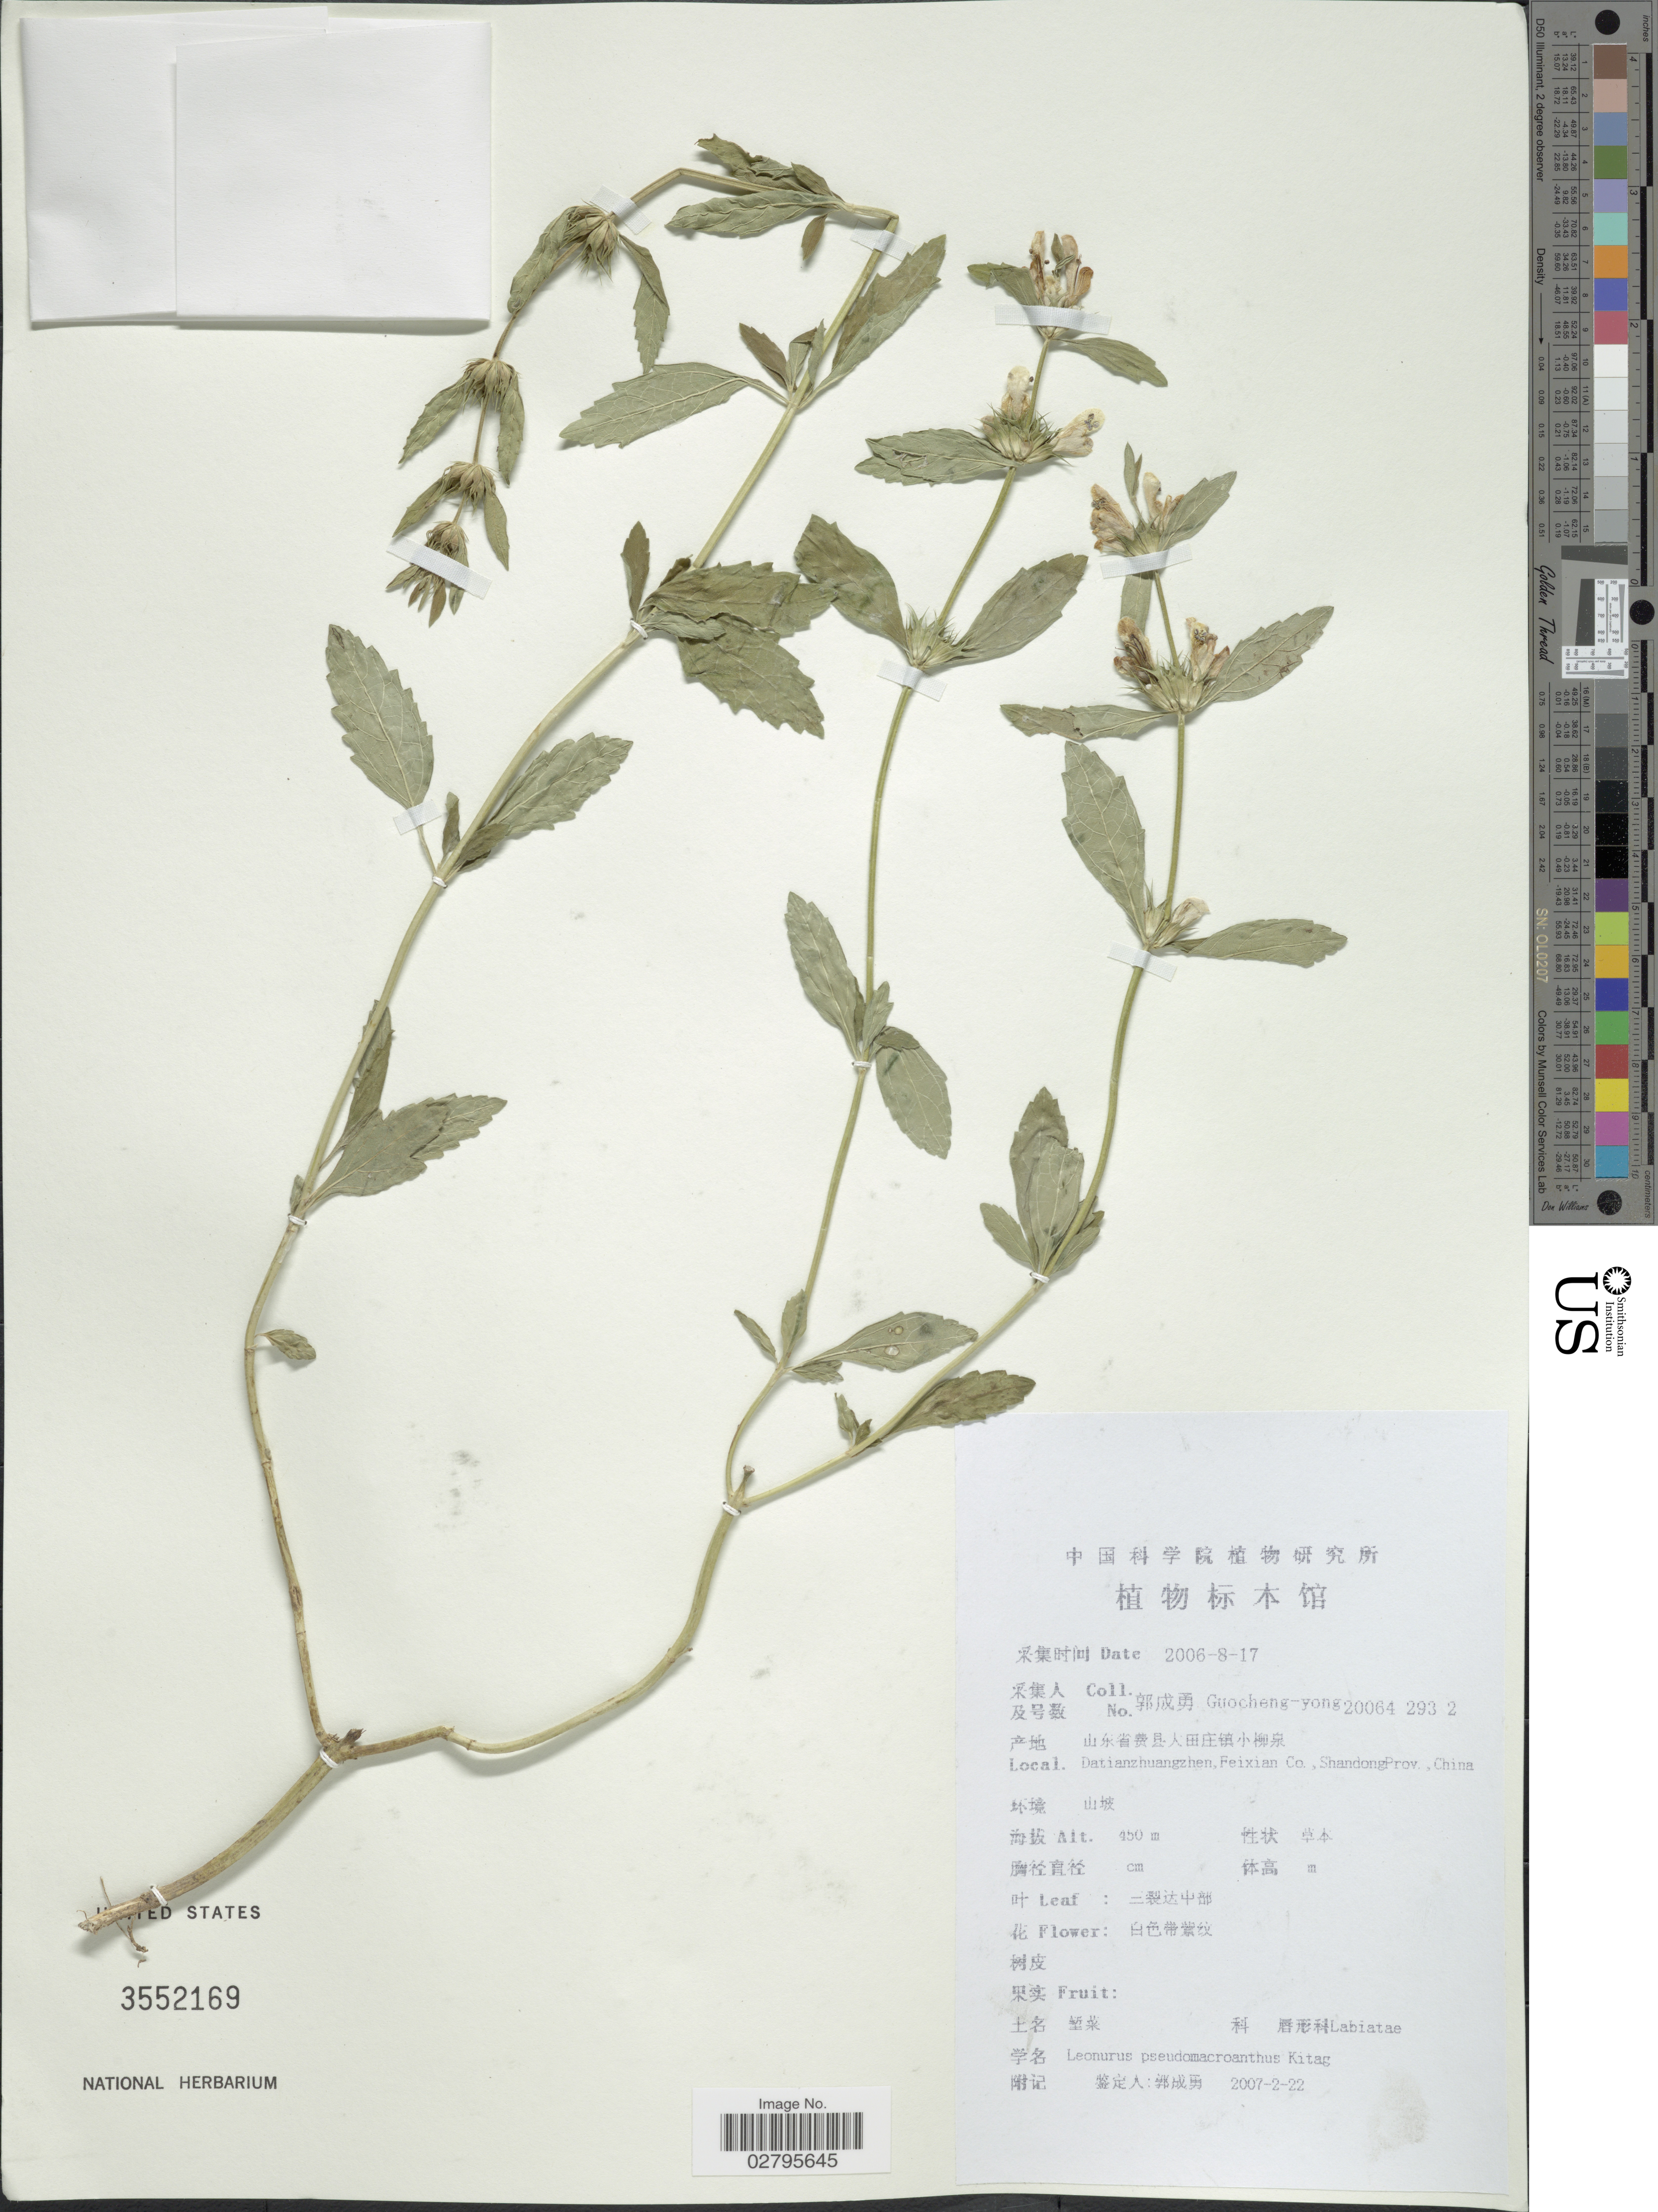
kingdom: Plantae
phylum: Tracheophyta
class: Magnoliopsida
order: Lamiales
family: Lamiaceae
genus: Leonurus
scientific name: Leonurus pseudomacranthus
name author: Kitag.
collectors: Guo cheng-yong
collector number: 20064-293-2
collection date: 2006-08-17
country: China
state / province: Shandong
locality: Datianzhuangzhen, Feixian Co., Shandong Prov.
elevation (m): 450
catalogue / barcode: US 3552169